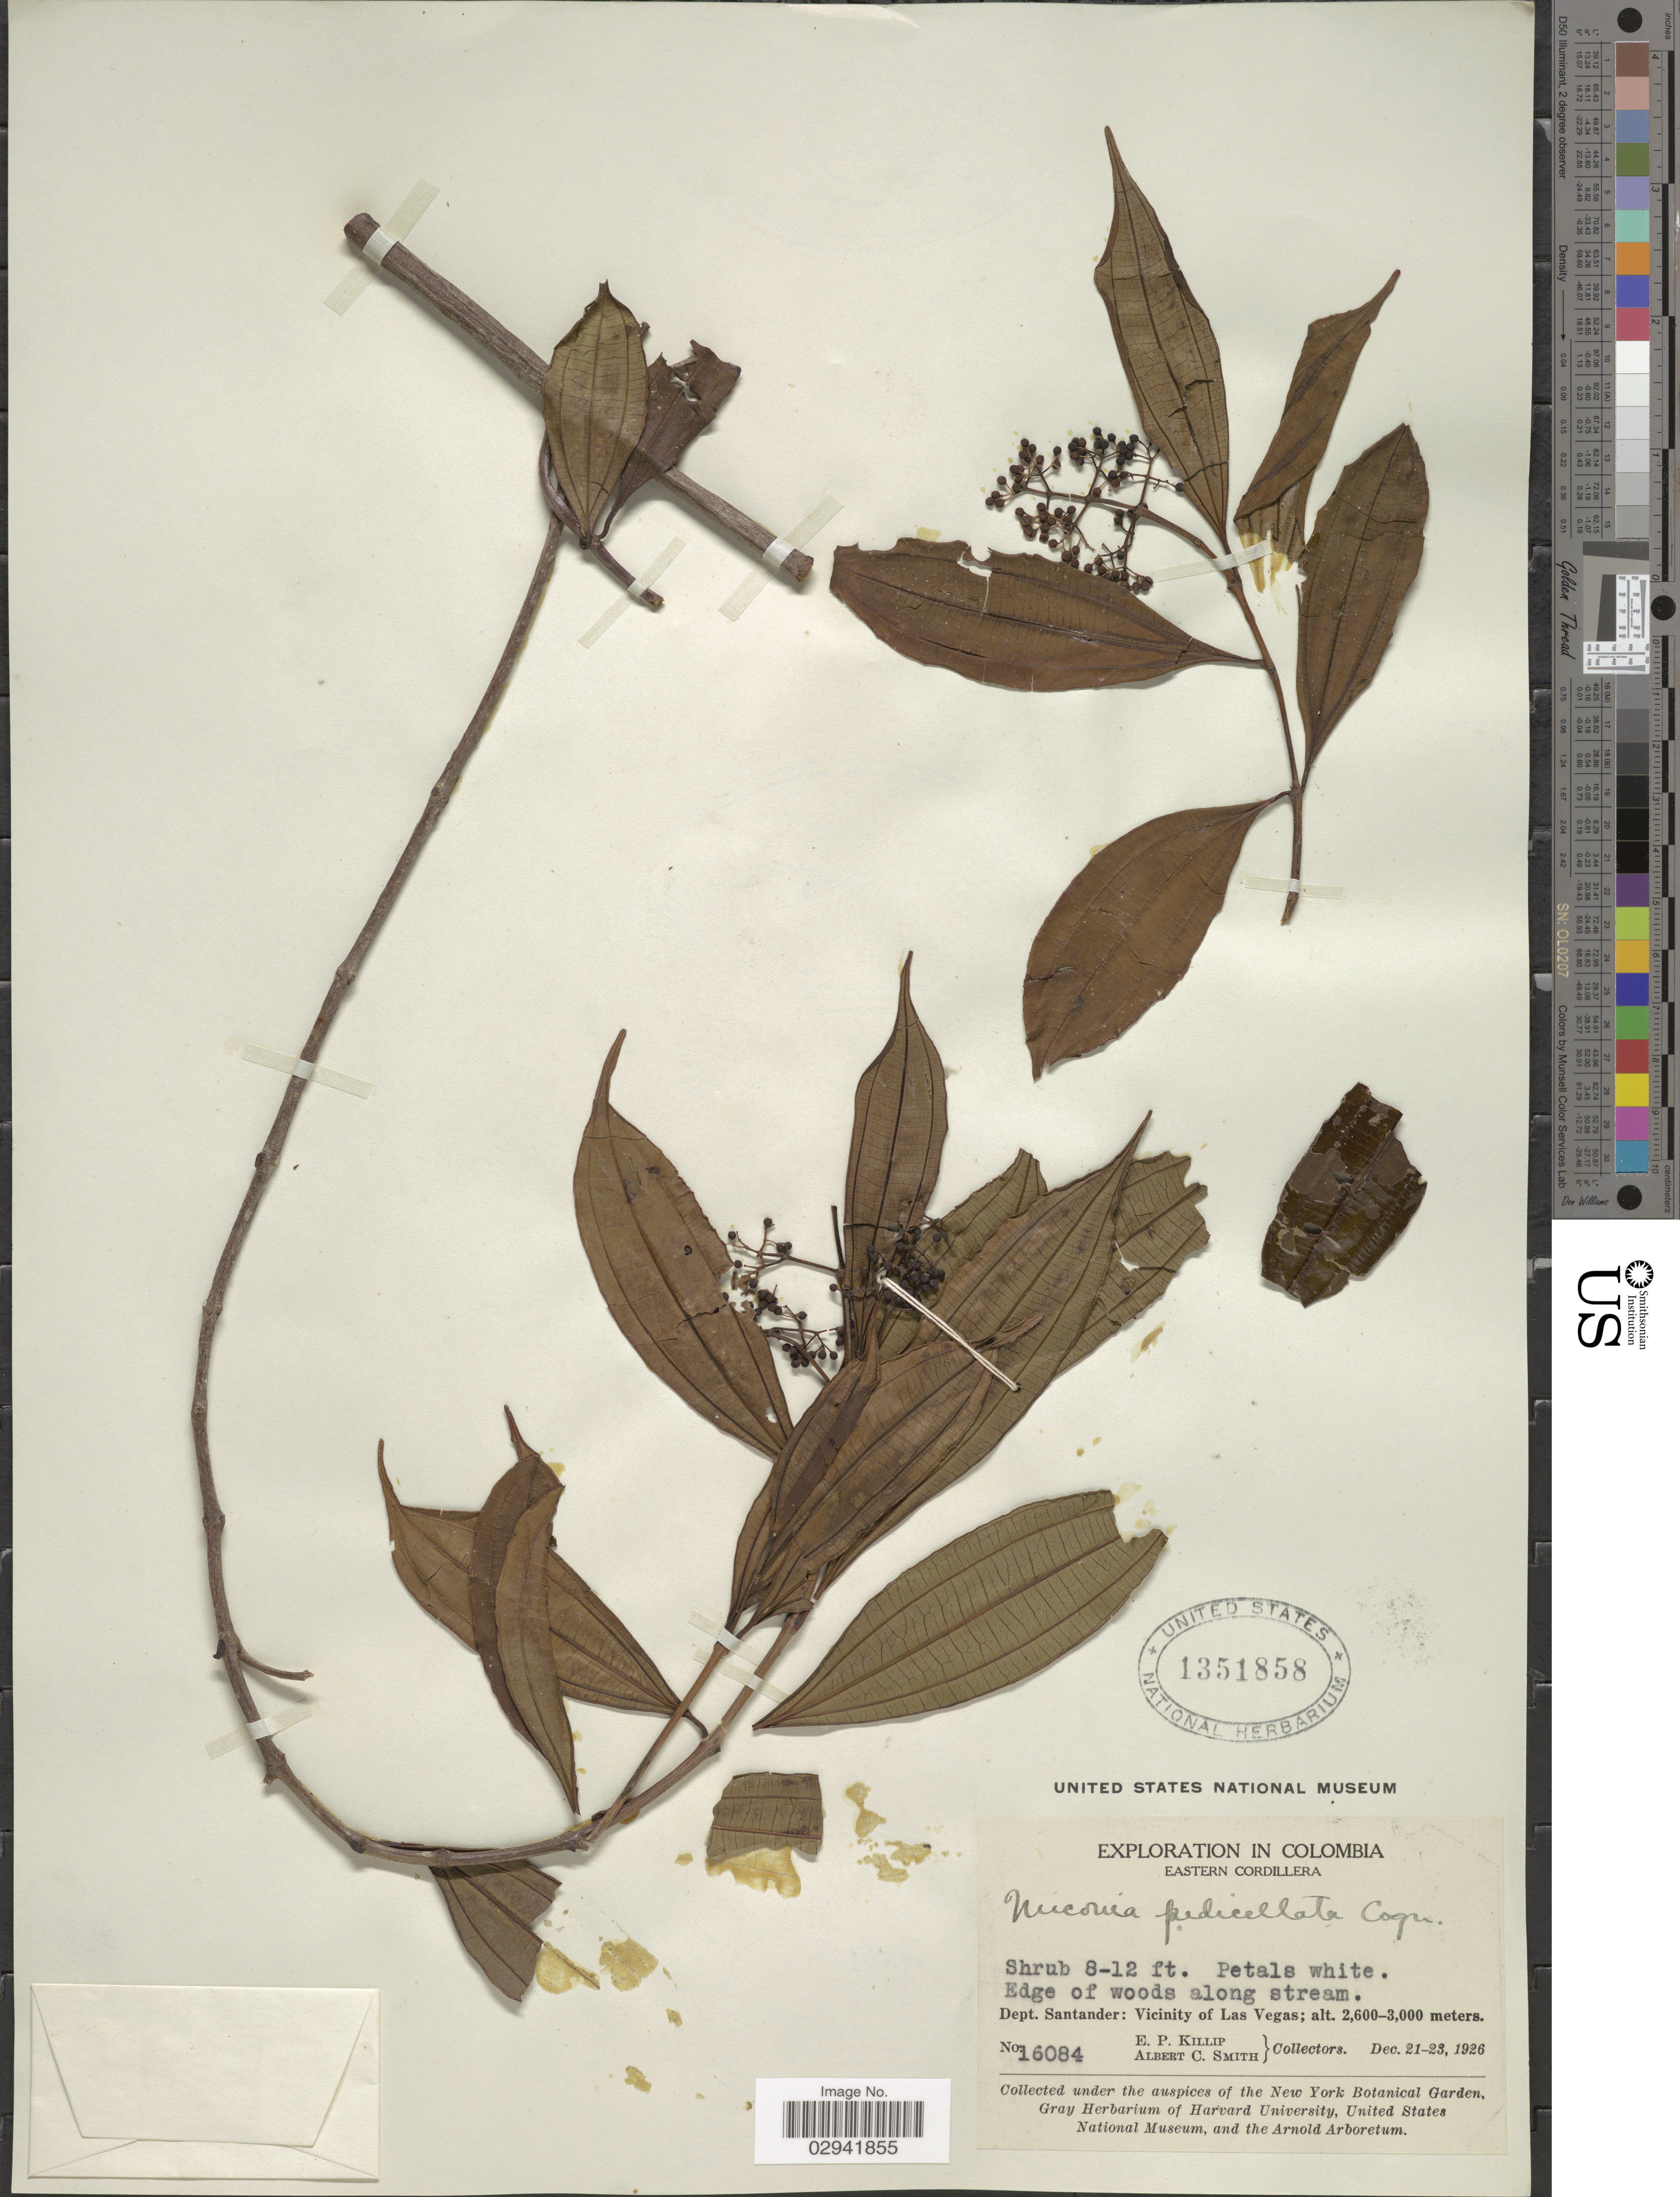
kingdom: Plantae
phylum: Tracheophyta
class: Magnoliopsida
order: Myrtales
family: Melastomataceae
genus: Miconia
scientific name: Miconia pedicellata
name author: Cogn.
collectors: E. P. Killip & A. C. Smith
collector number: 16084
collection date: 1926-12-21/1926-12-23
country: Colombia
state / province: Santander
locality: Eastern Cordillera. Dept. Santander: Vicinity of Las Vegas.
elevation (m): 2600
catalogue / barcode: US 1351858